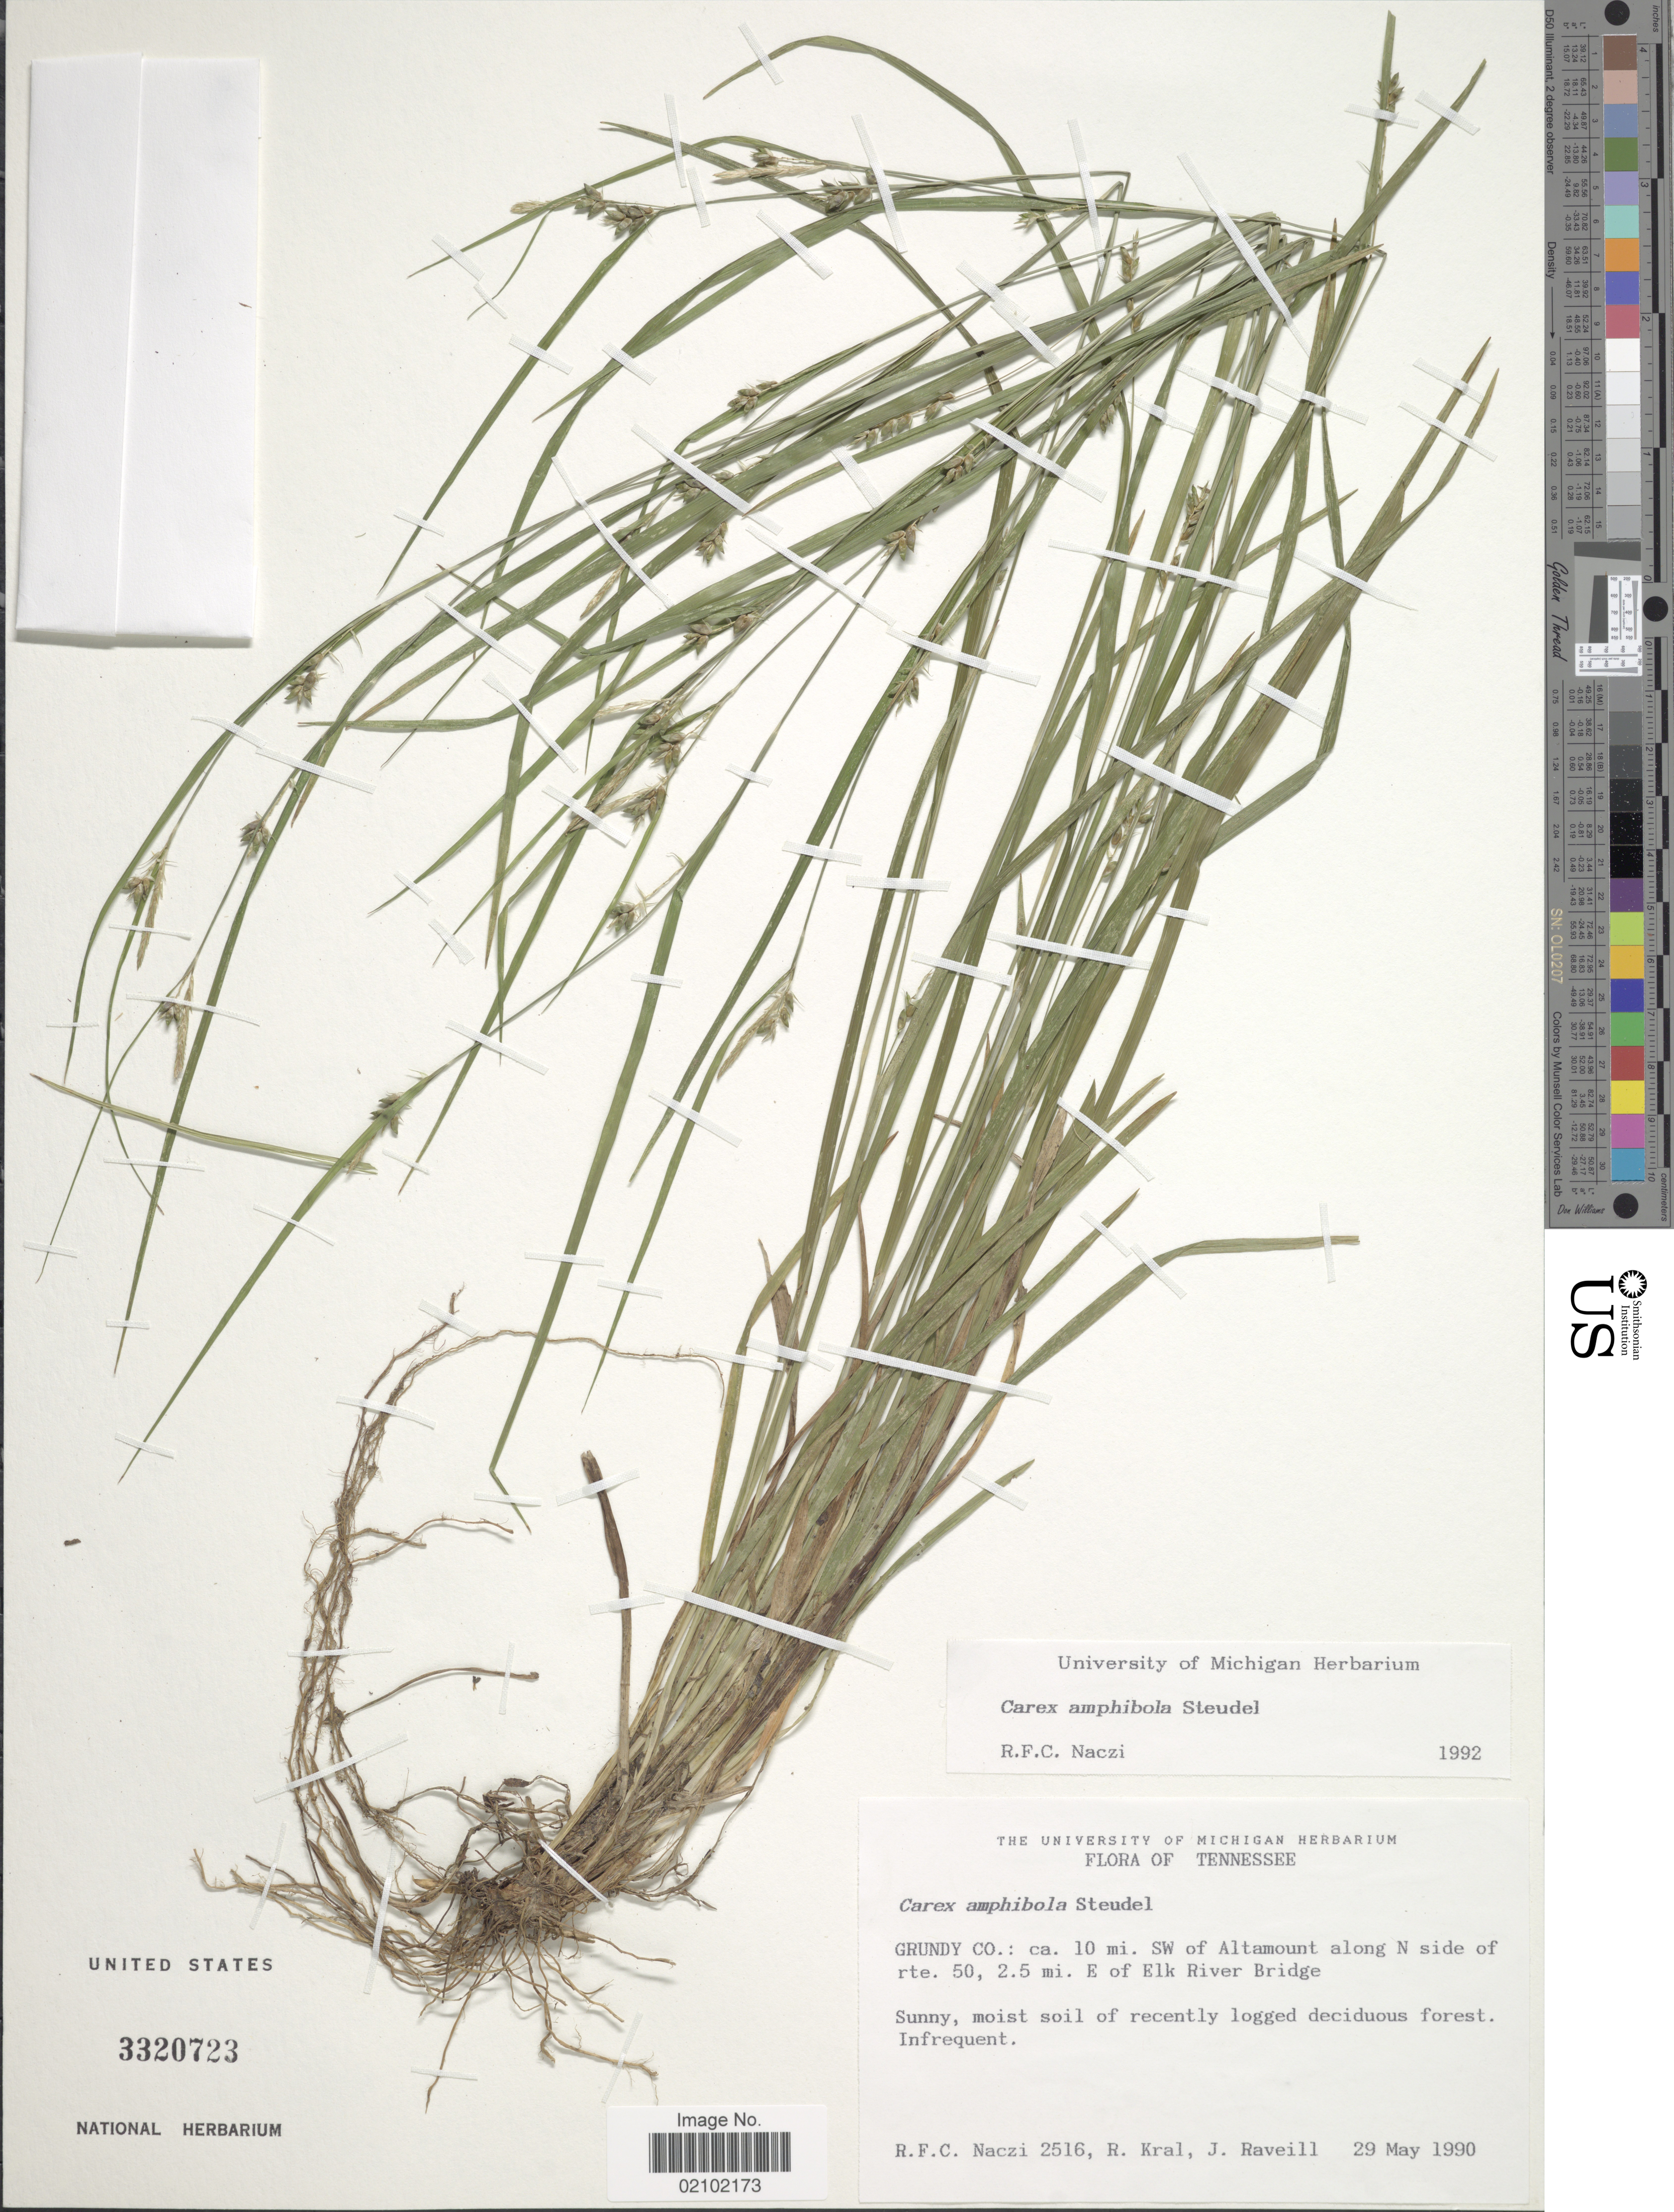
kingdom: Plantae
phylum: Tracheophyta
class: Liliopsida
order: Poales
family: Cyperaceae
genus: Carex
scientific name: Carex amphibola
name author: Steud.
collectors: R. F. C. Naczi, R. Kral & J. Raveill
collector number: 2516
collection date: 1990-05-29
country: United States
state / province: Tennessee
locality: Grundy Co.: ca. 10 mi. SW of Altamount along N side of rte. 50, 2.5 mi. E of Elk River Bridge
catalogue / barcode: US 3320723